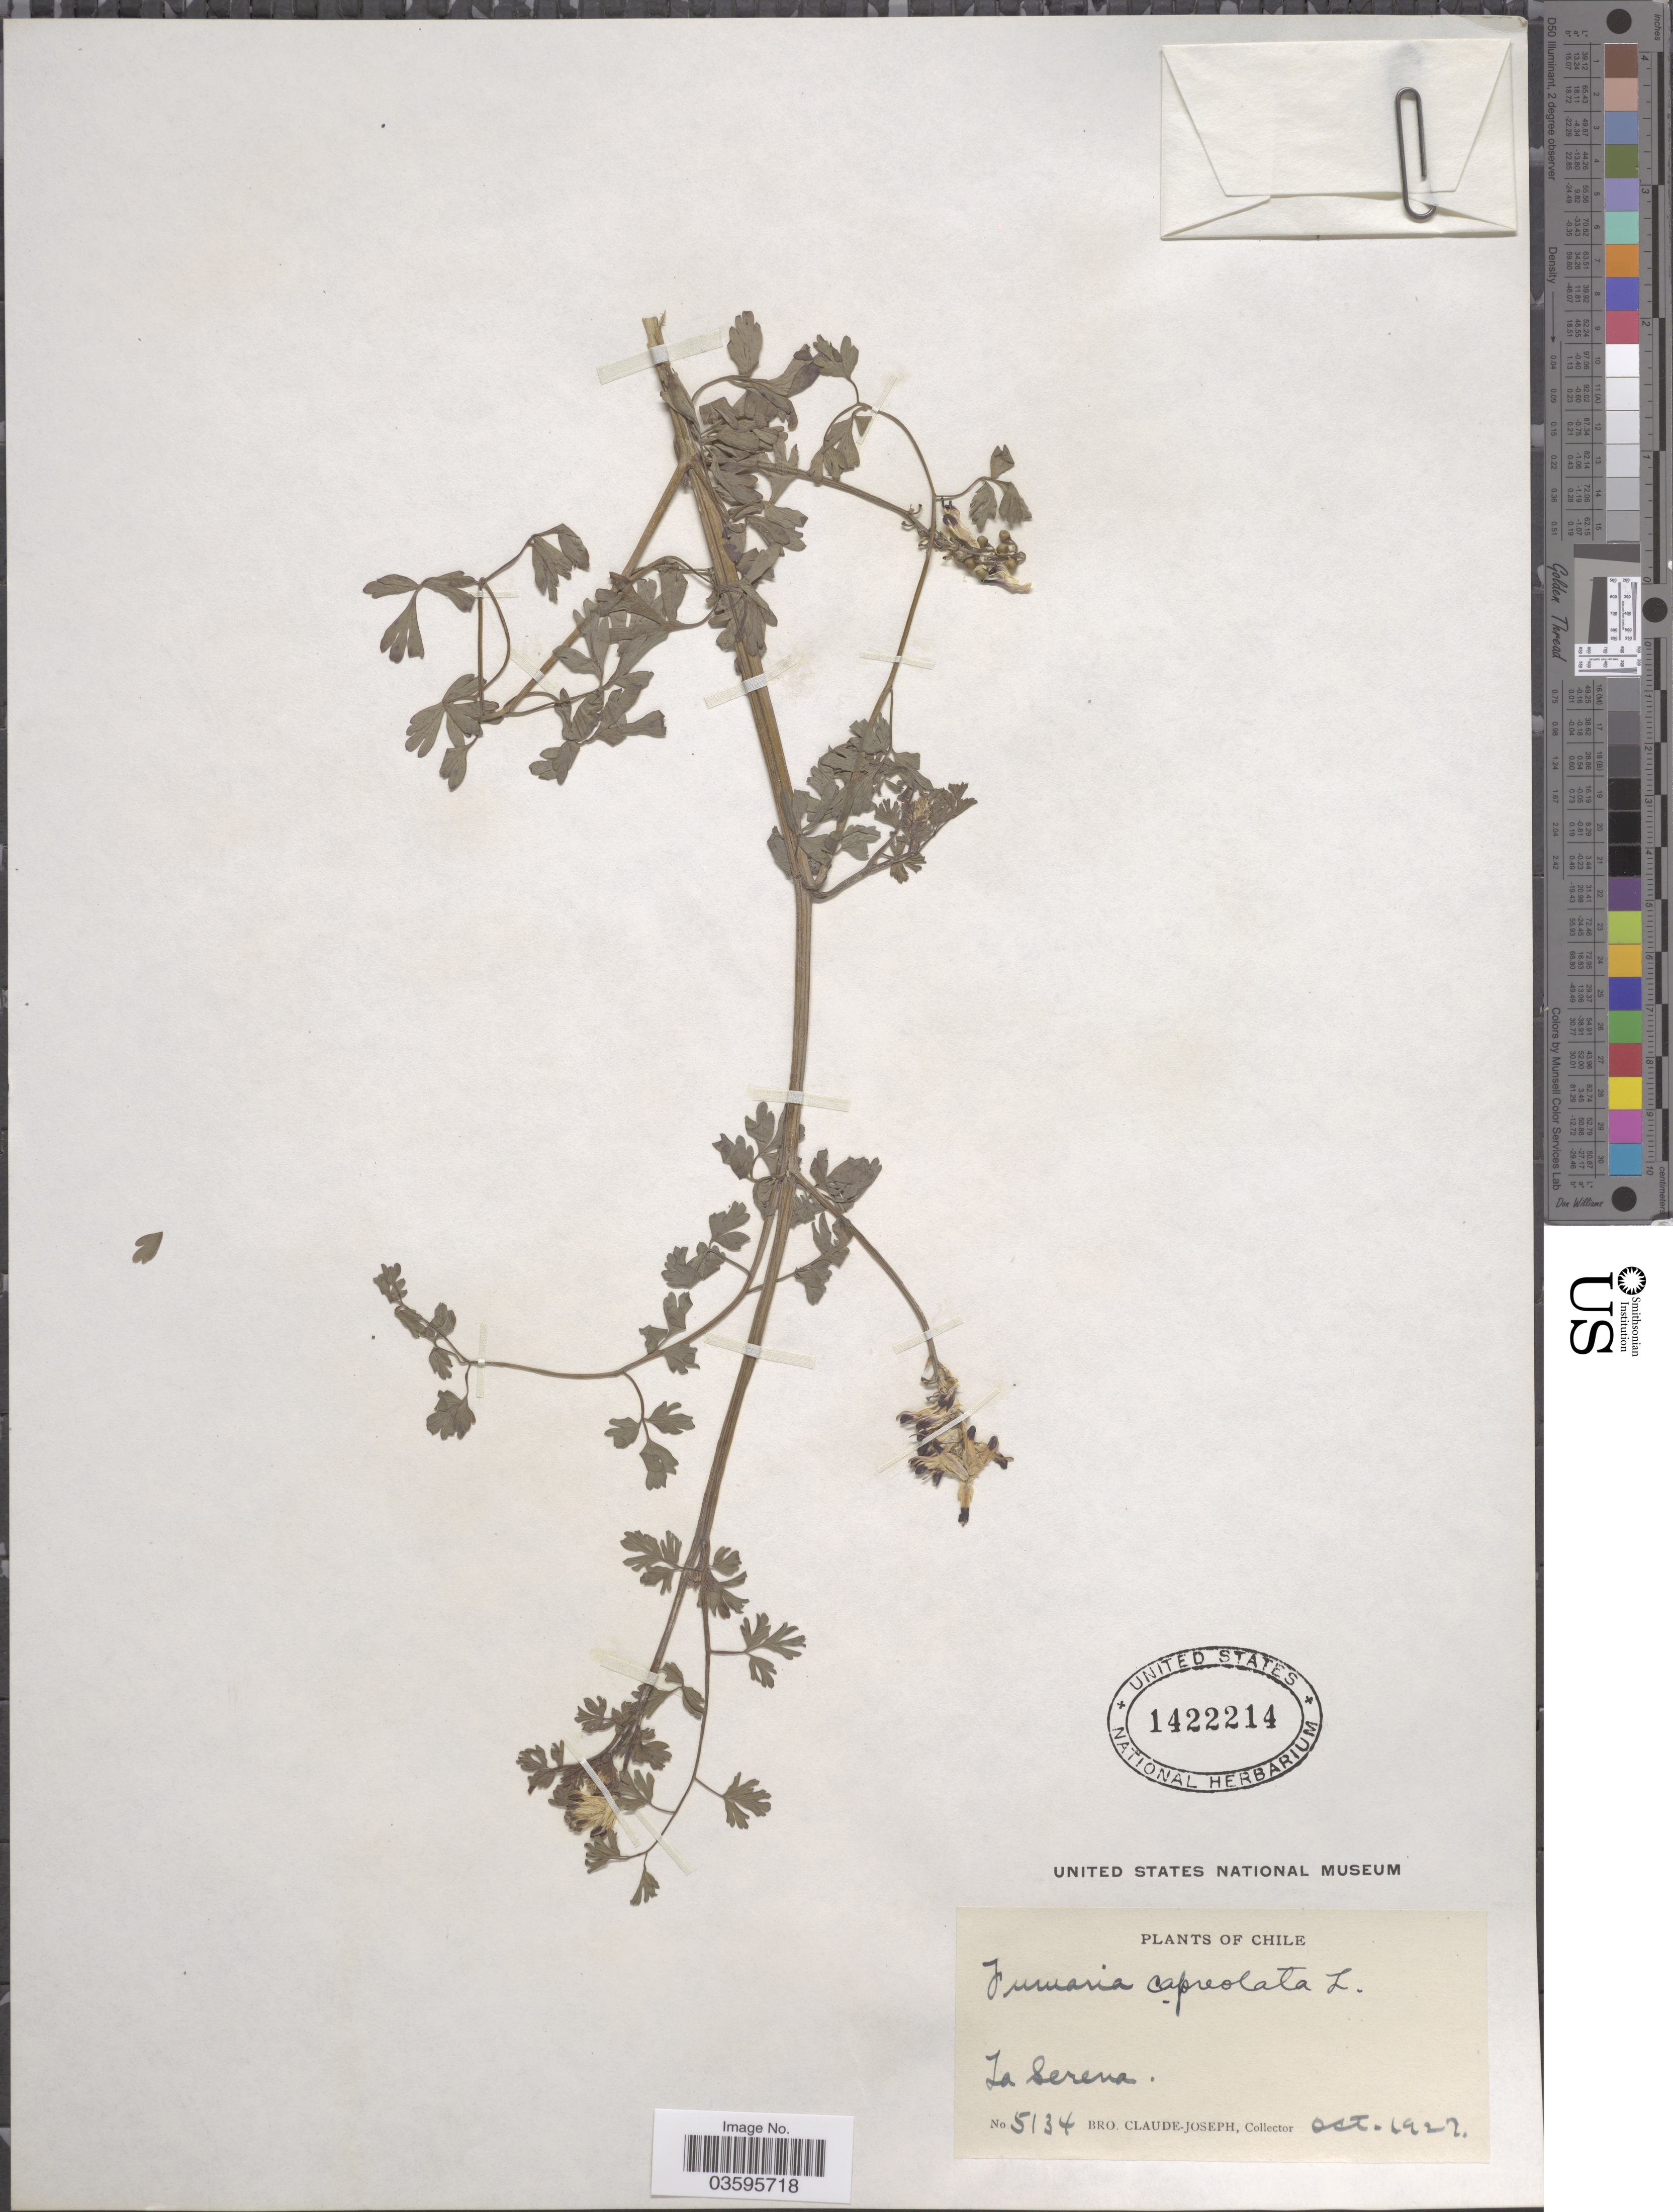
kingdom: Plantae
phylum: Tracheophyta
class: Magnoliopsida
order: Ranunculales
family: Papaveraceae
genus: Fumaria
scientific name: Fumaria capreolata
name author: L.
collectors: Bro. Claude-Joseph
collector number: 5134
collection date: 1927-10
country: Chile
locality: La Serena.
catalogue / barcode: US 1422214